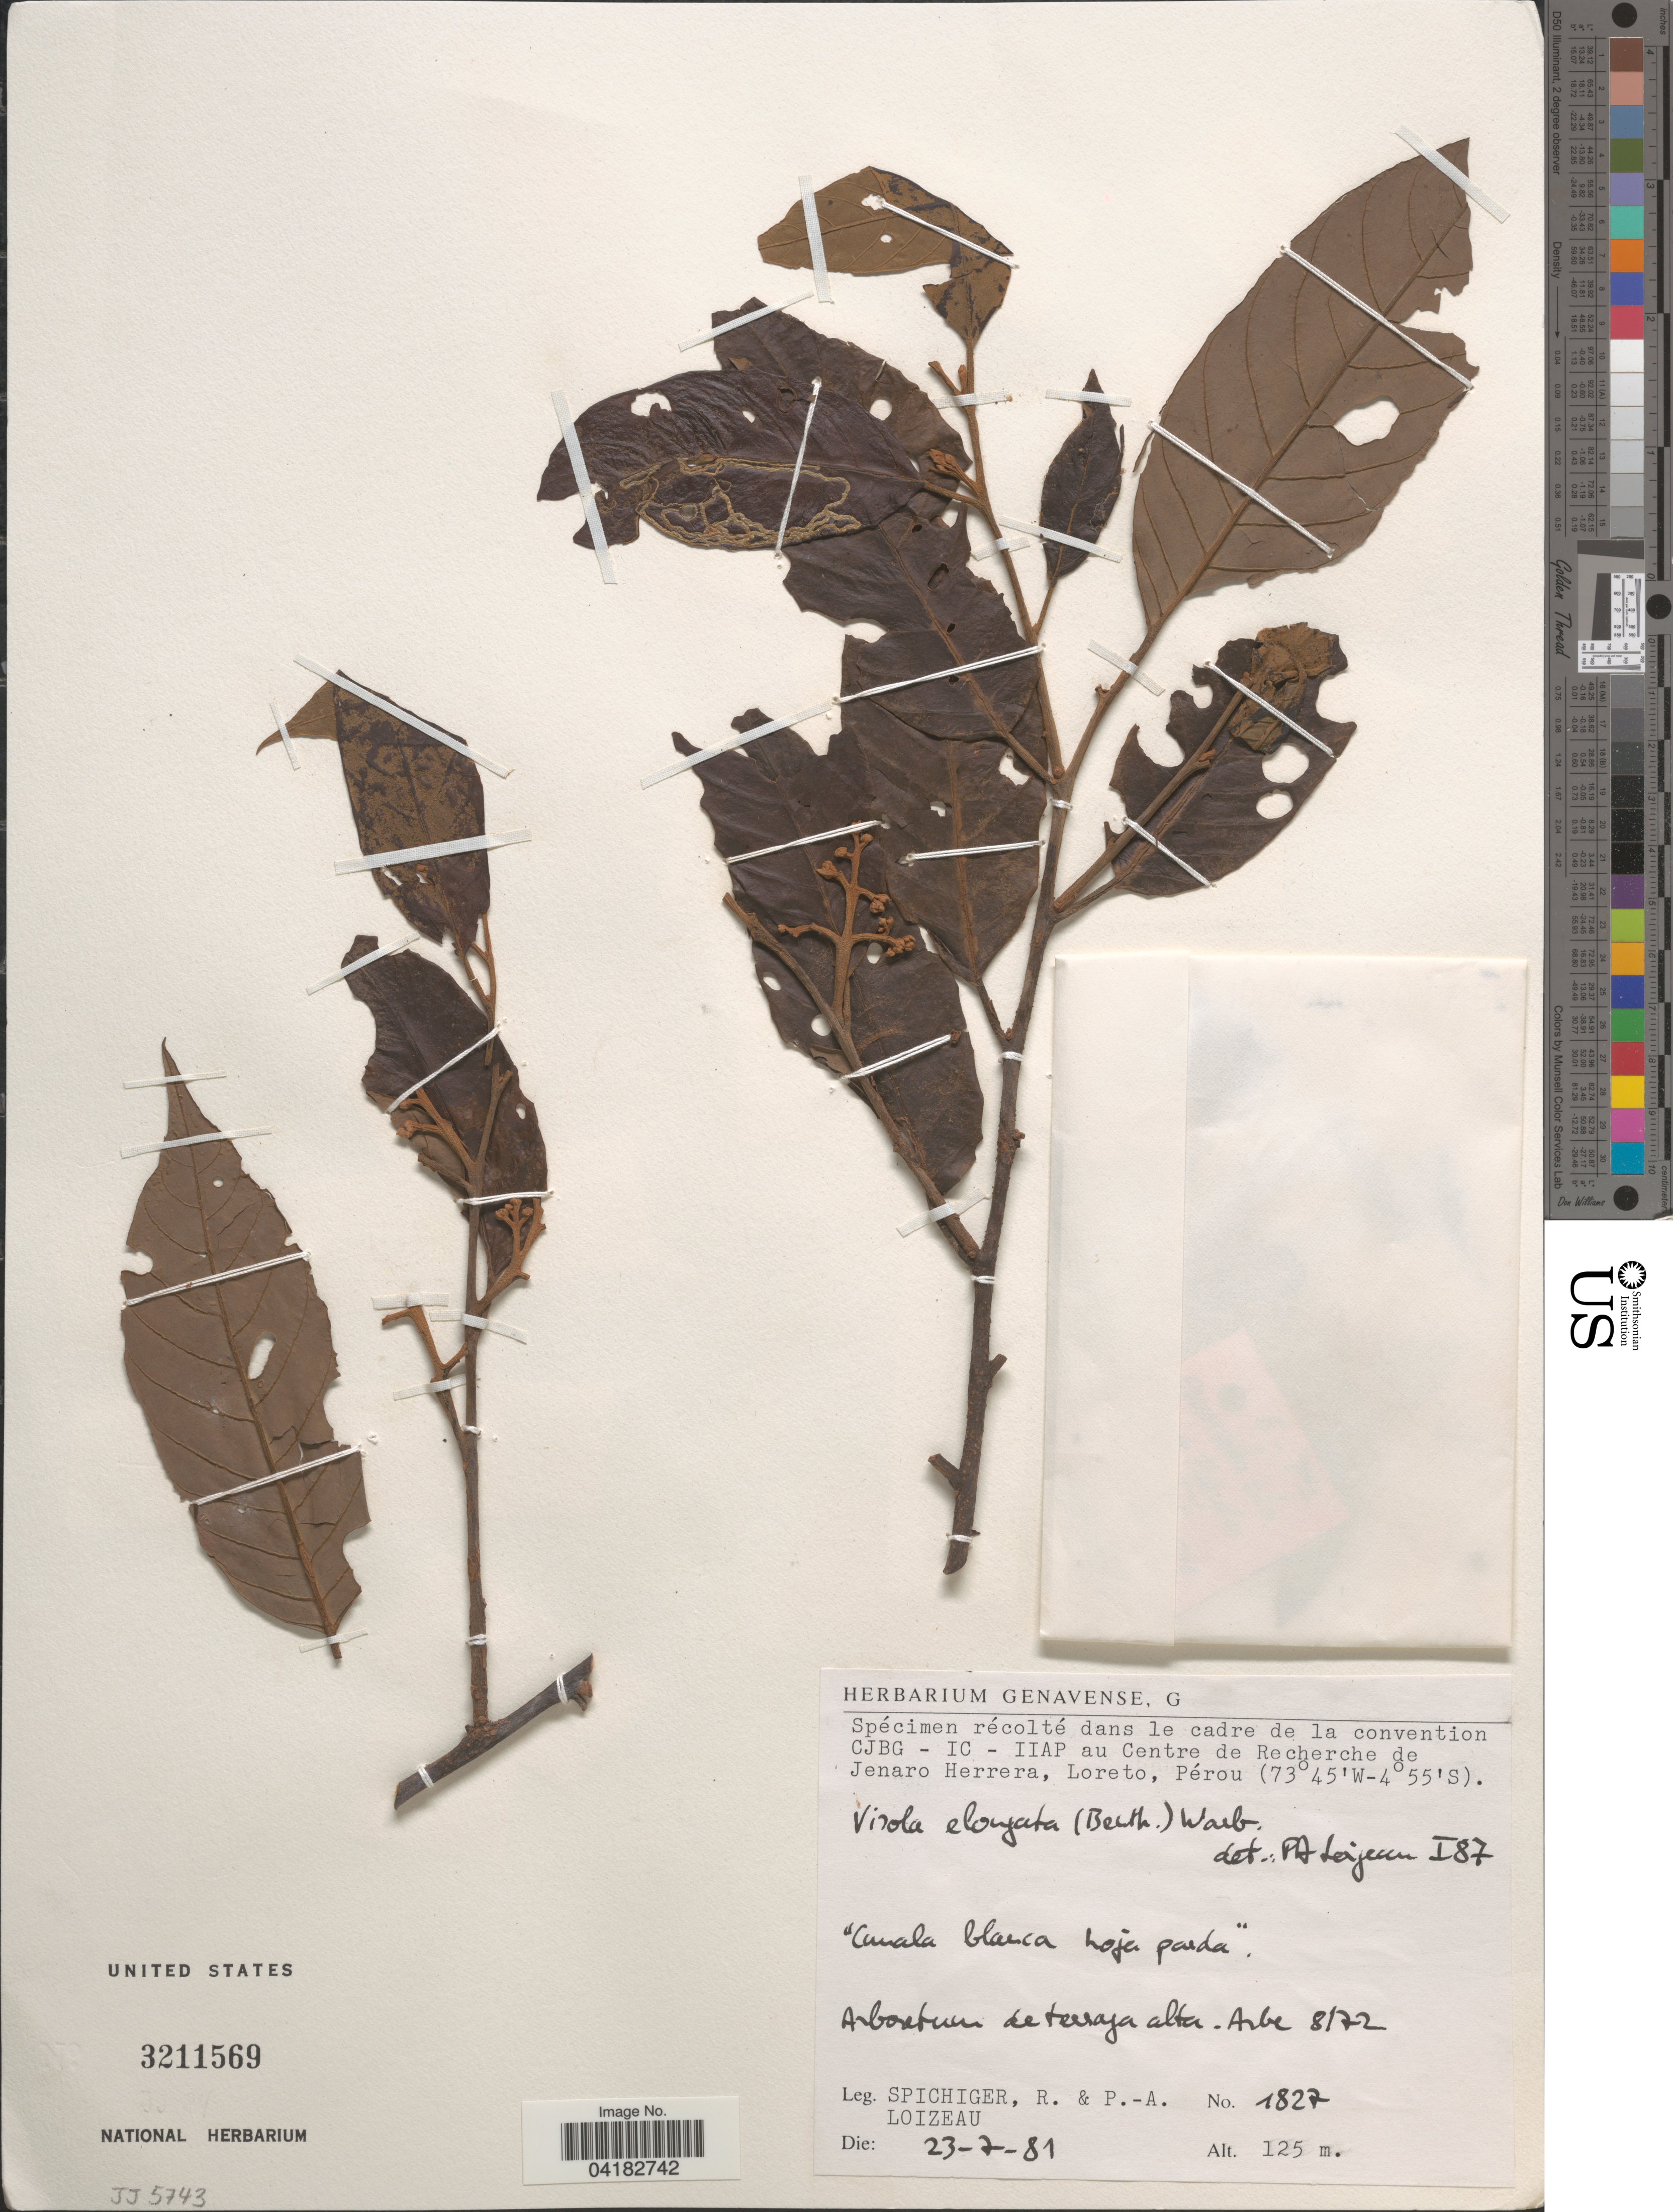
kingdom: Plantae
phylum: Tracheophyta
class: Magnoliopsida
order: Magnoliales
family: Myristicaceae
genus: Virola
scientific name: Virola elongata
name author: (Benth.) Warb.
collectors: R. Spichiger & P. Loizeau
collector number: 1827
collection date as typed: Transcribed d/m/y: 23/7/81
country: Peru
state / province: Loreto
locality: Spécimen récolté dans le cadre de la convention CJBG-IC-IIAP au Centre de Recherche de Jenaro Herrera. Arboretum de terraja alta-Arbre 8/72.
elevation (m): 125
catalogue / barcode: US 3211569